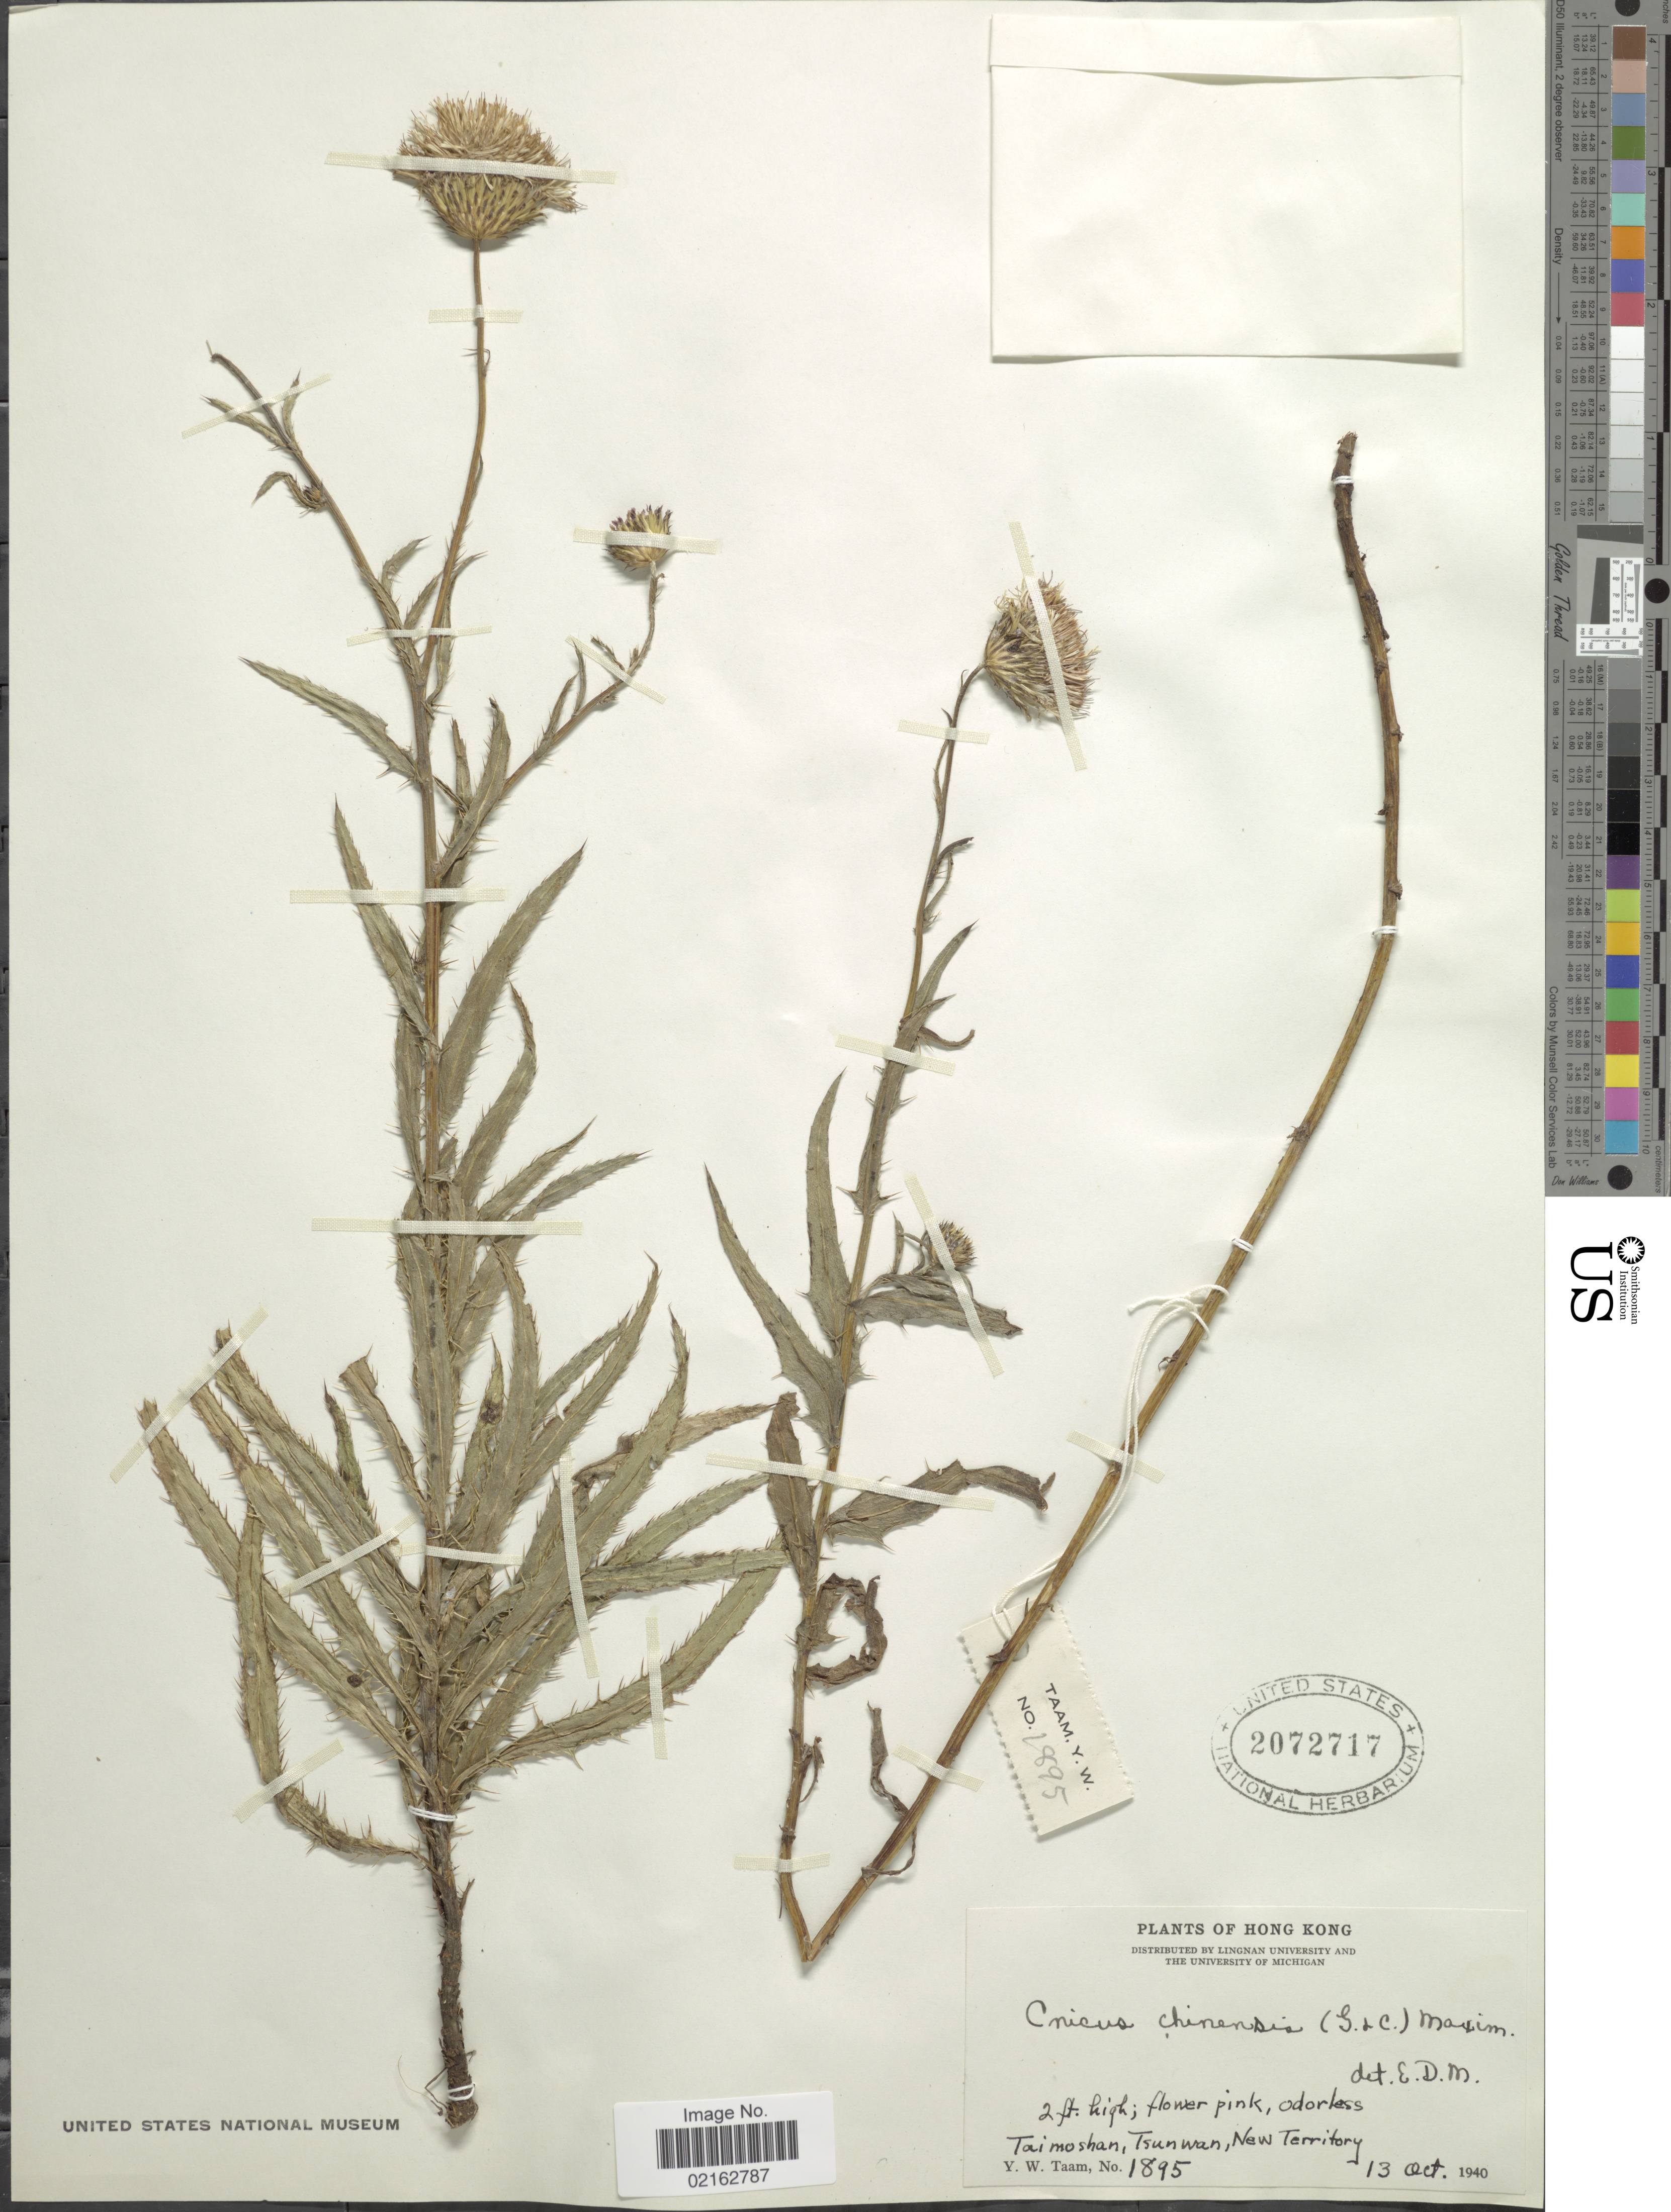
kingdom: Plantae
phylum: Tracheophyta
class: Magnoliopsida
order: Asterales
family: Asteraceae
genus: Cirsium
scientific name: Cirsium lineare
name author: (Thunb.) Sch. Bip.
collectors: Y. W. Taam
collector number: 1895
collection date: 1940-10-13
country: China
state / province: Hong Kong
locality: Tai mo shan, Tsun wan, New Territory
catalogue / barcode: US 2072717